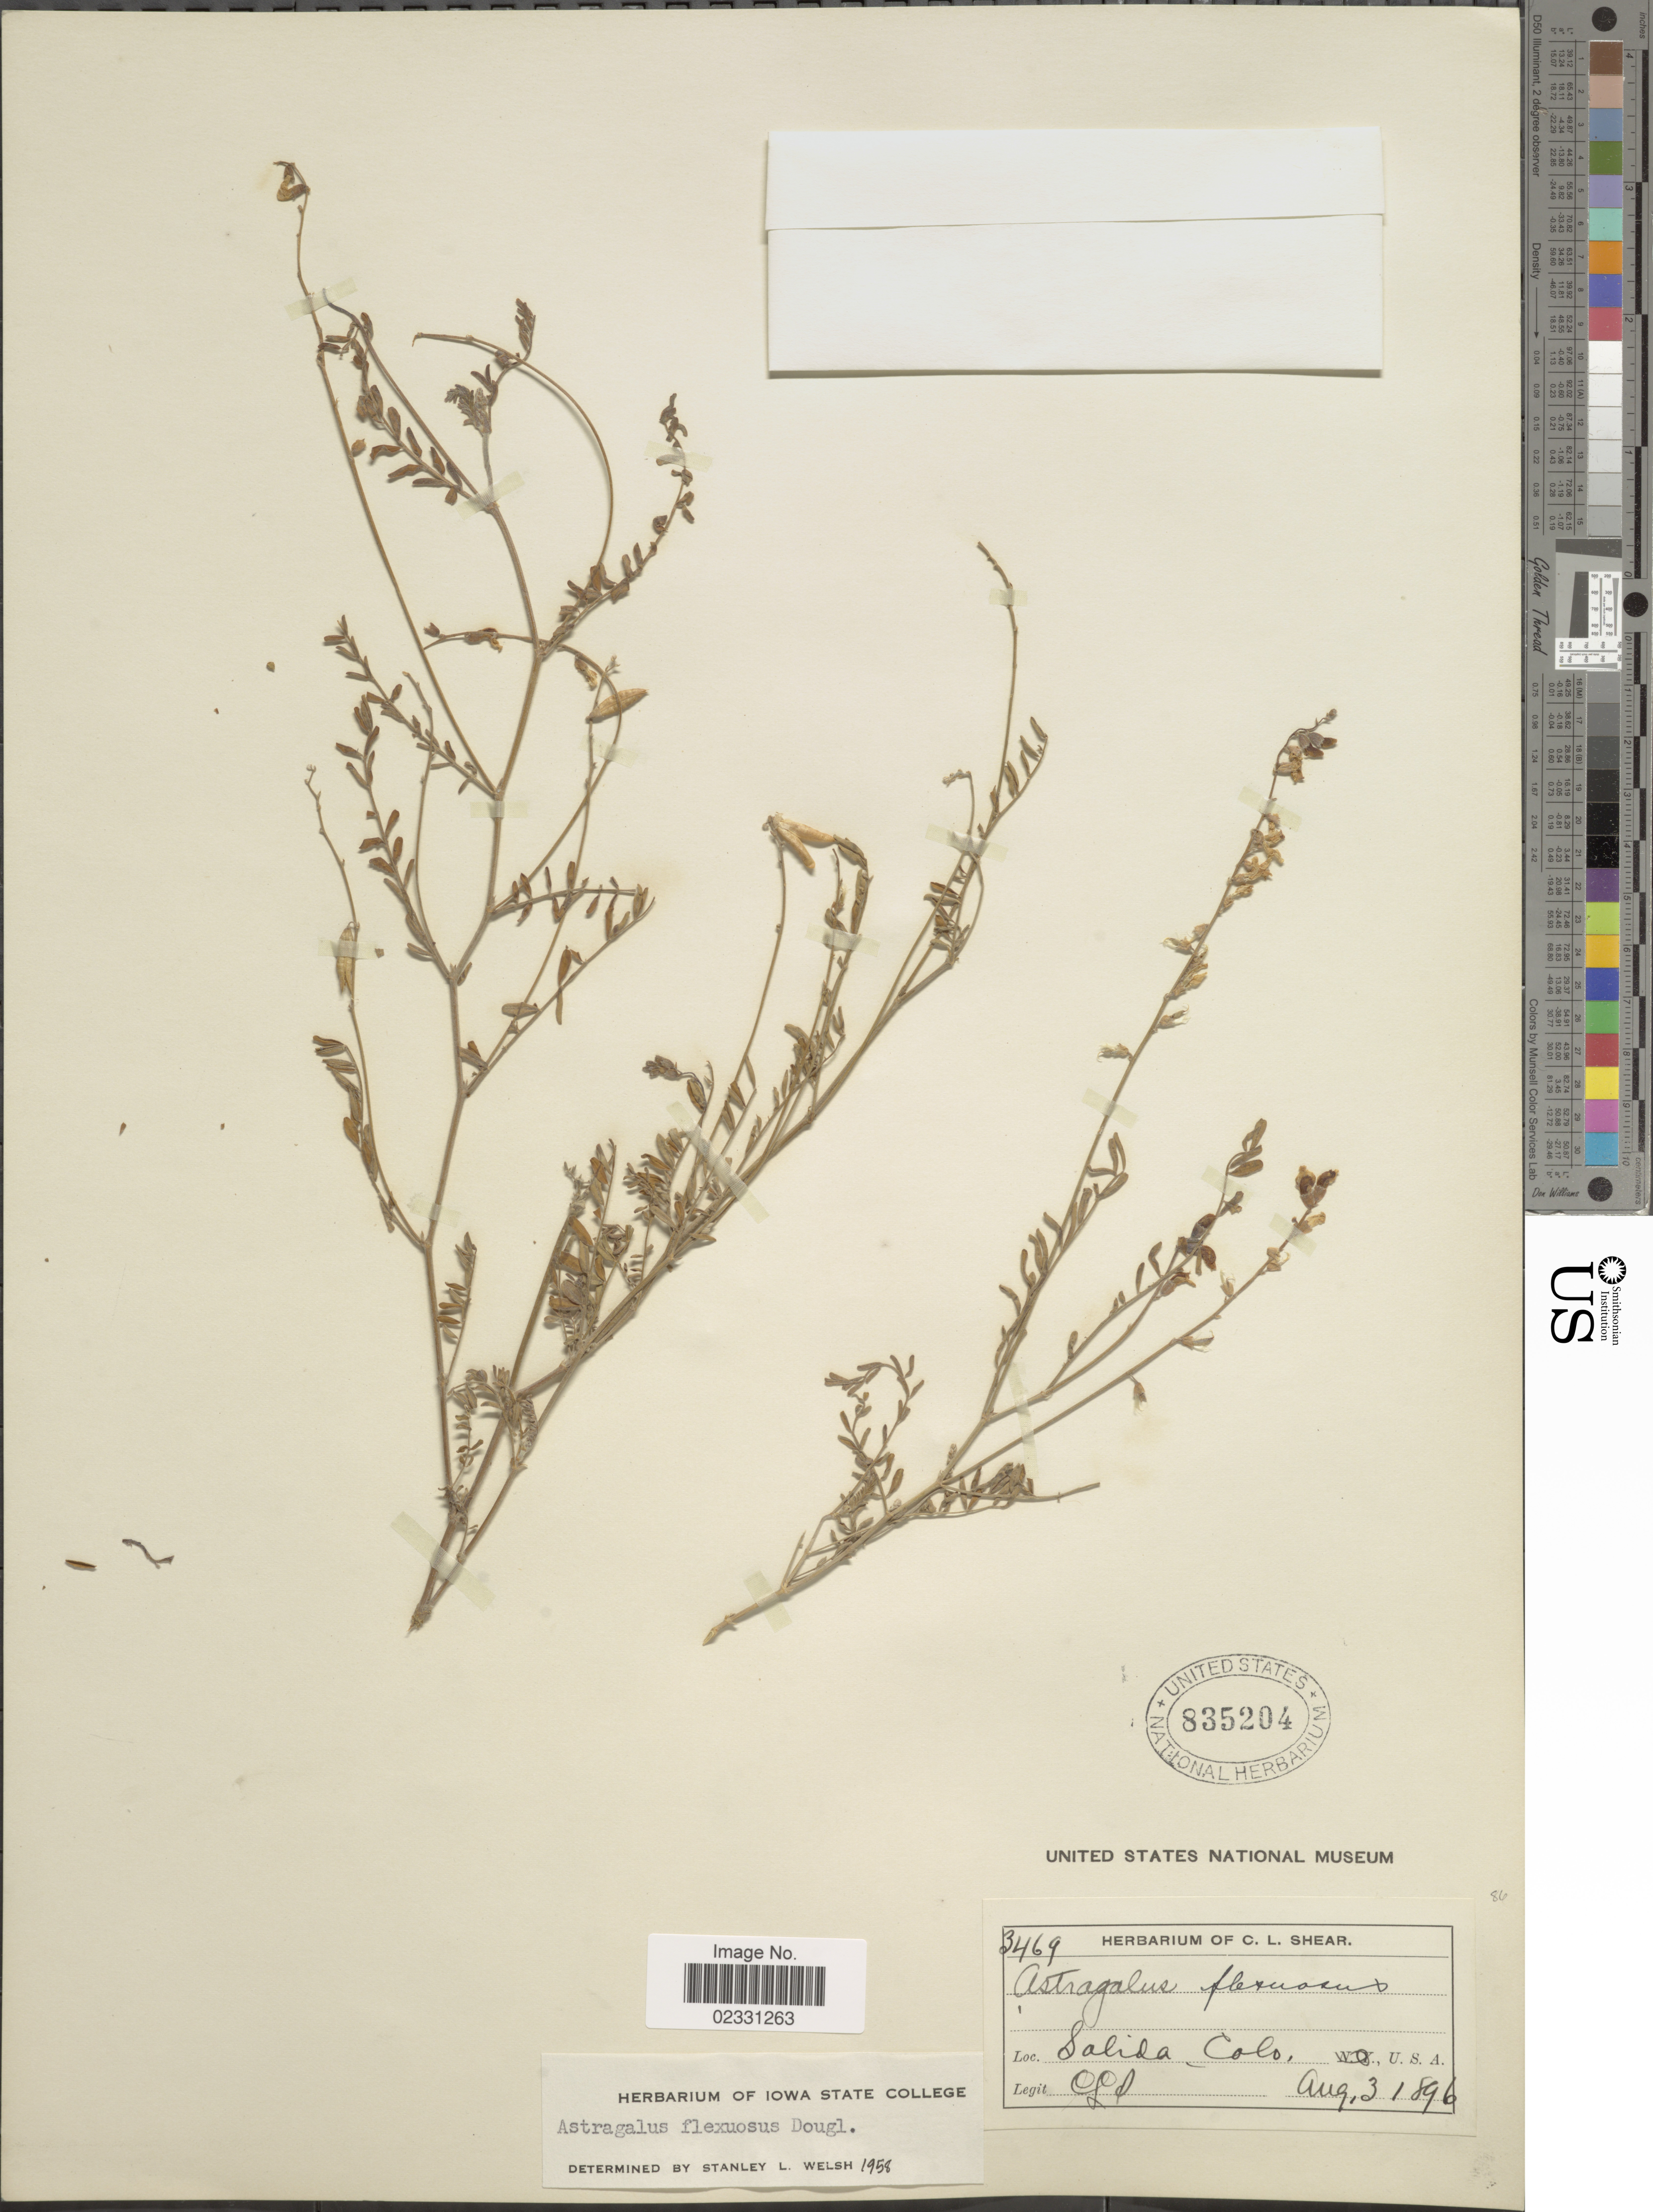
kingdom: Plantae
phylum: Tracheophyta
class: Magnoliopsida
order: Fabales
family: Fabaceae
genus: Astragalus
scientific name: Astragalus flexuosus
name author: (Hook.) Douglas ex G. Don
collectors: C. L. Shear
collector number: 3469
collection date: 1896-08-03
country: United States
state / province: Colorado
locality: Salida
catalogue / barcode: US 835204